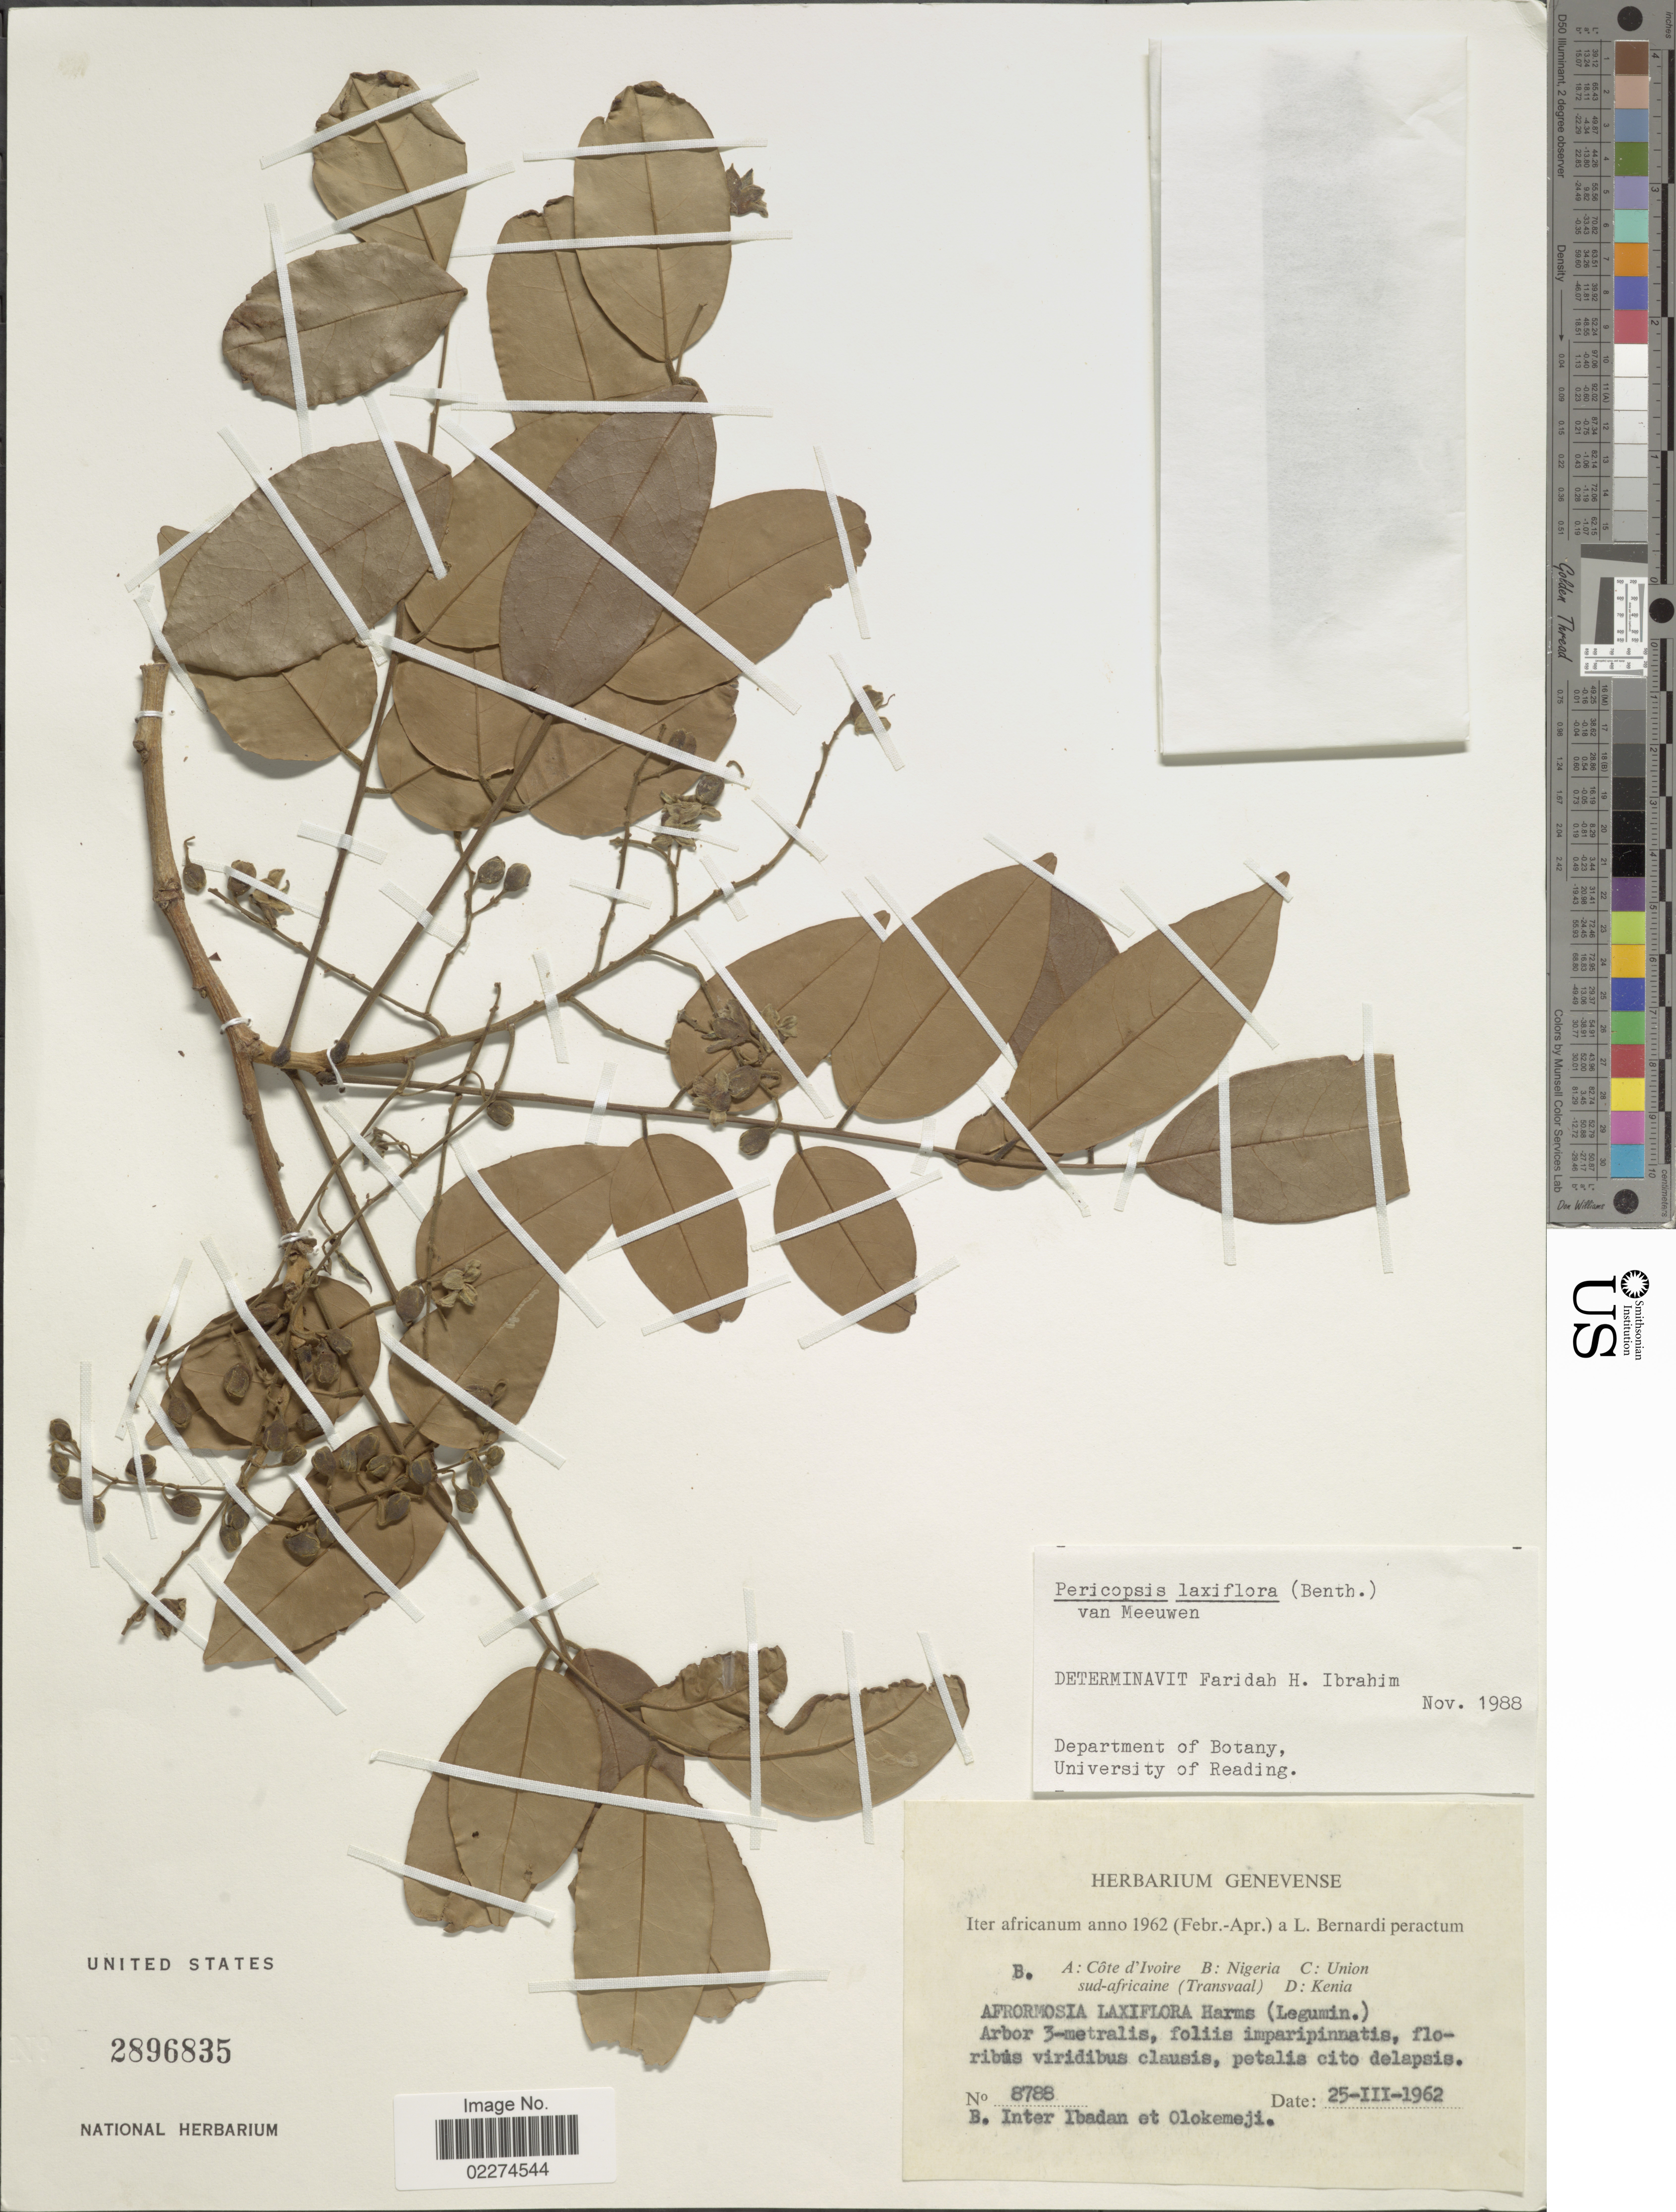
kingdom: Plantae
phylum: Tracheophyta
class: Magnoliopsida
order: Fabales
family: Fabaceae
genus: Pericopsis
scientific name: Pericopsis laxiflora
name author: (Baker &) Meeuwen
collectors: L. Bernardi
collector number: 8788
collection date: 1962-03-25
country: Nigeria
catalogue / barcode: US 2896835